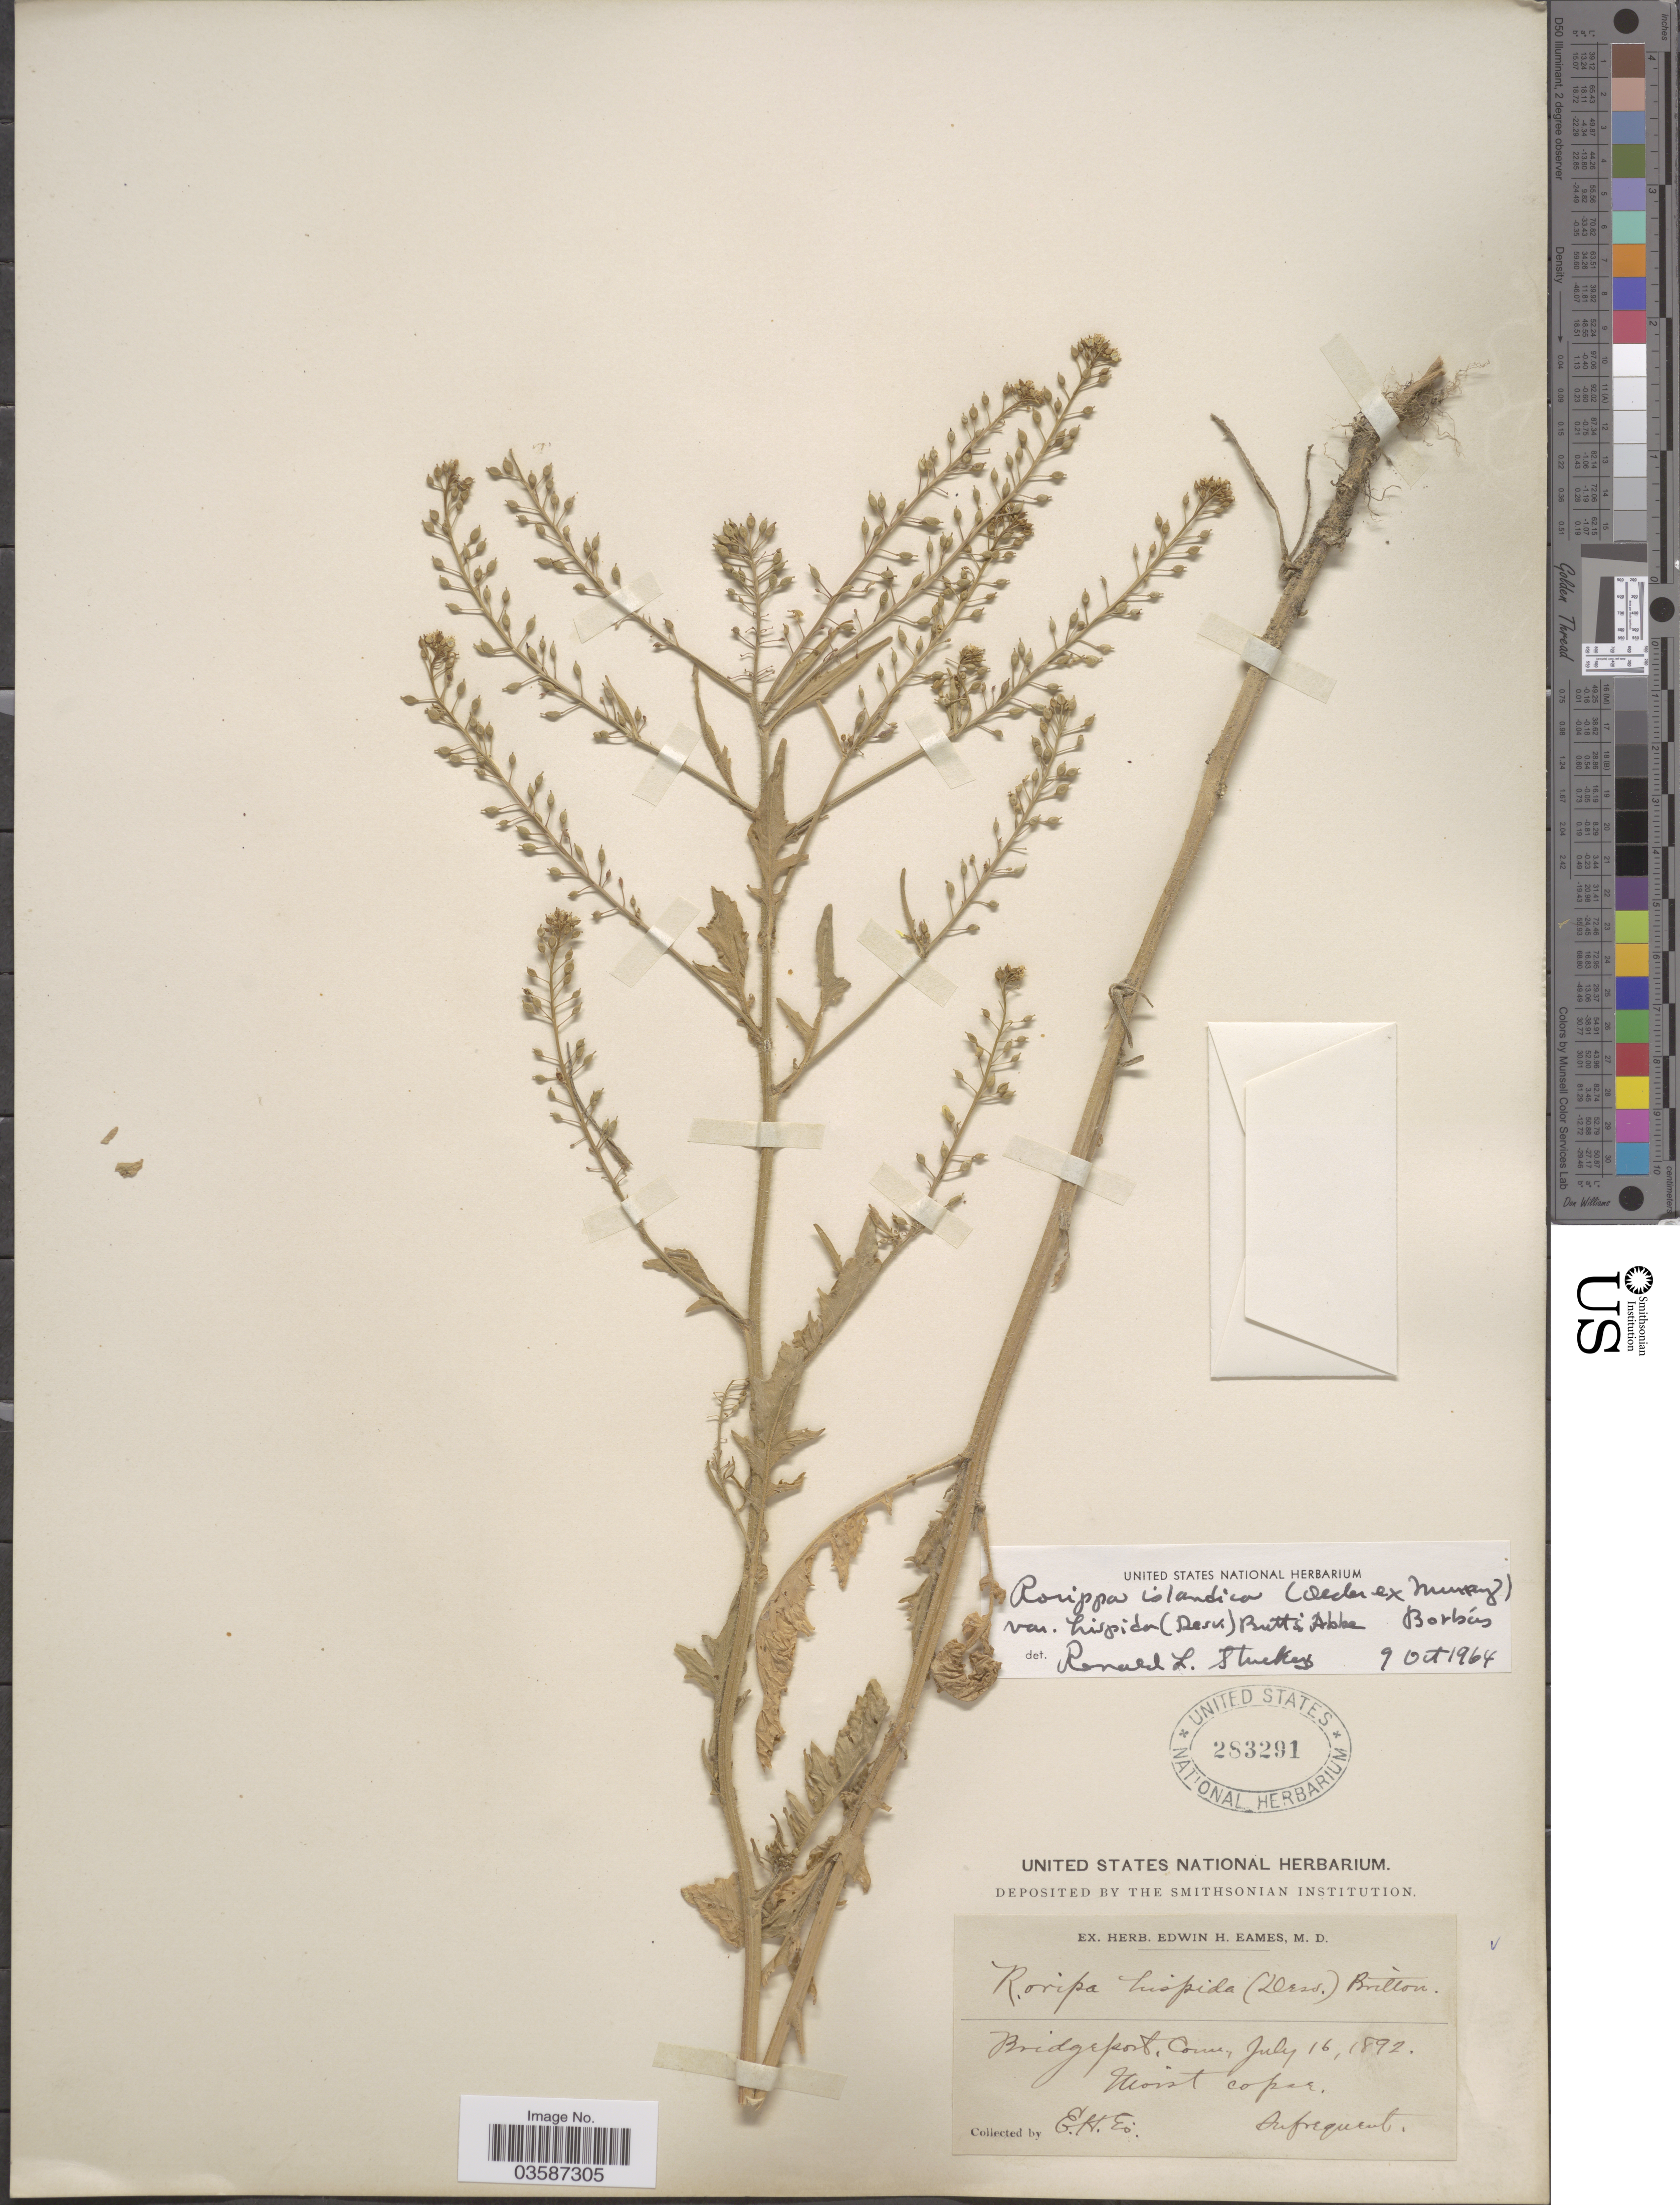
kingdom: Plantae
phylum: Tracheophyta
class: Magnoliopsida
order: Brassicales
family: Brassicaceae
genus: Rorippa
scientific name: Rorippa islandica var. hispida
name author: (Desv.) Butters & Abbe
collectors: E. H. Eames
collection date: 1892-07-16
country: United States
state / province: Connecticut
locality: Bridgeport.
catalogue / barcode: US 283291